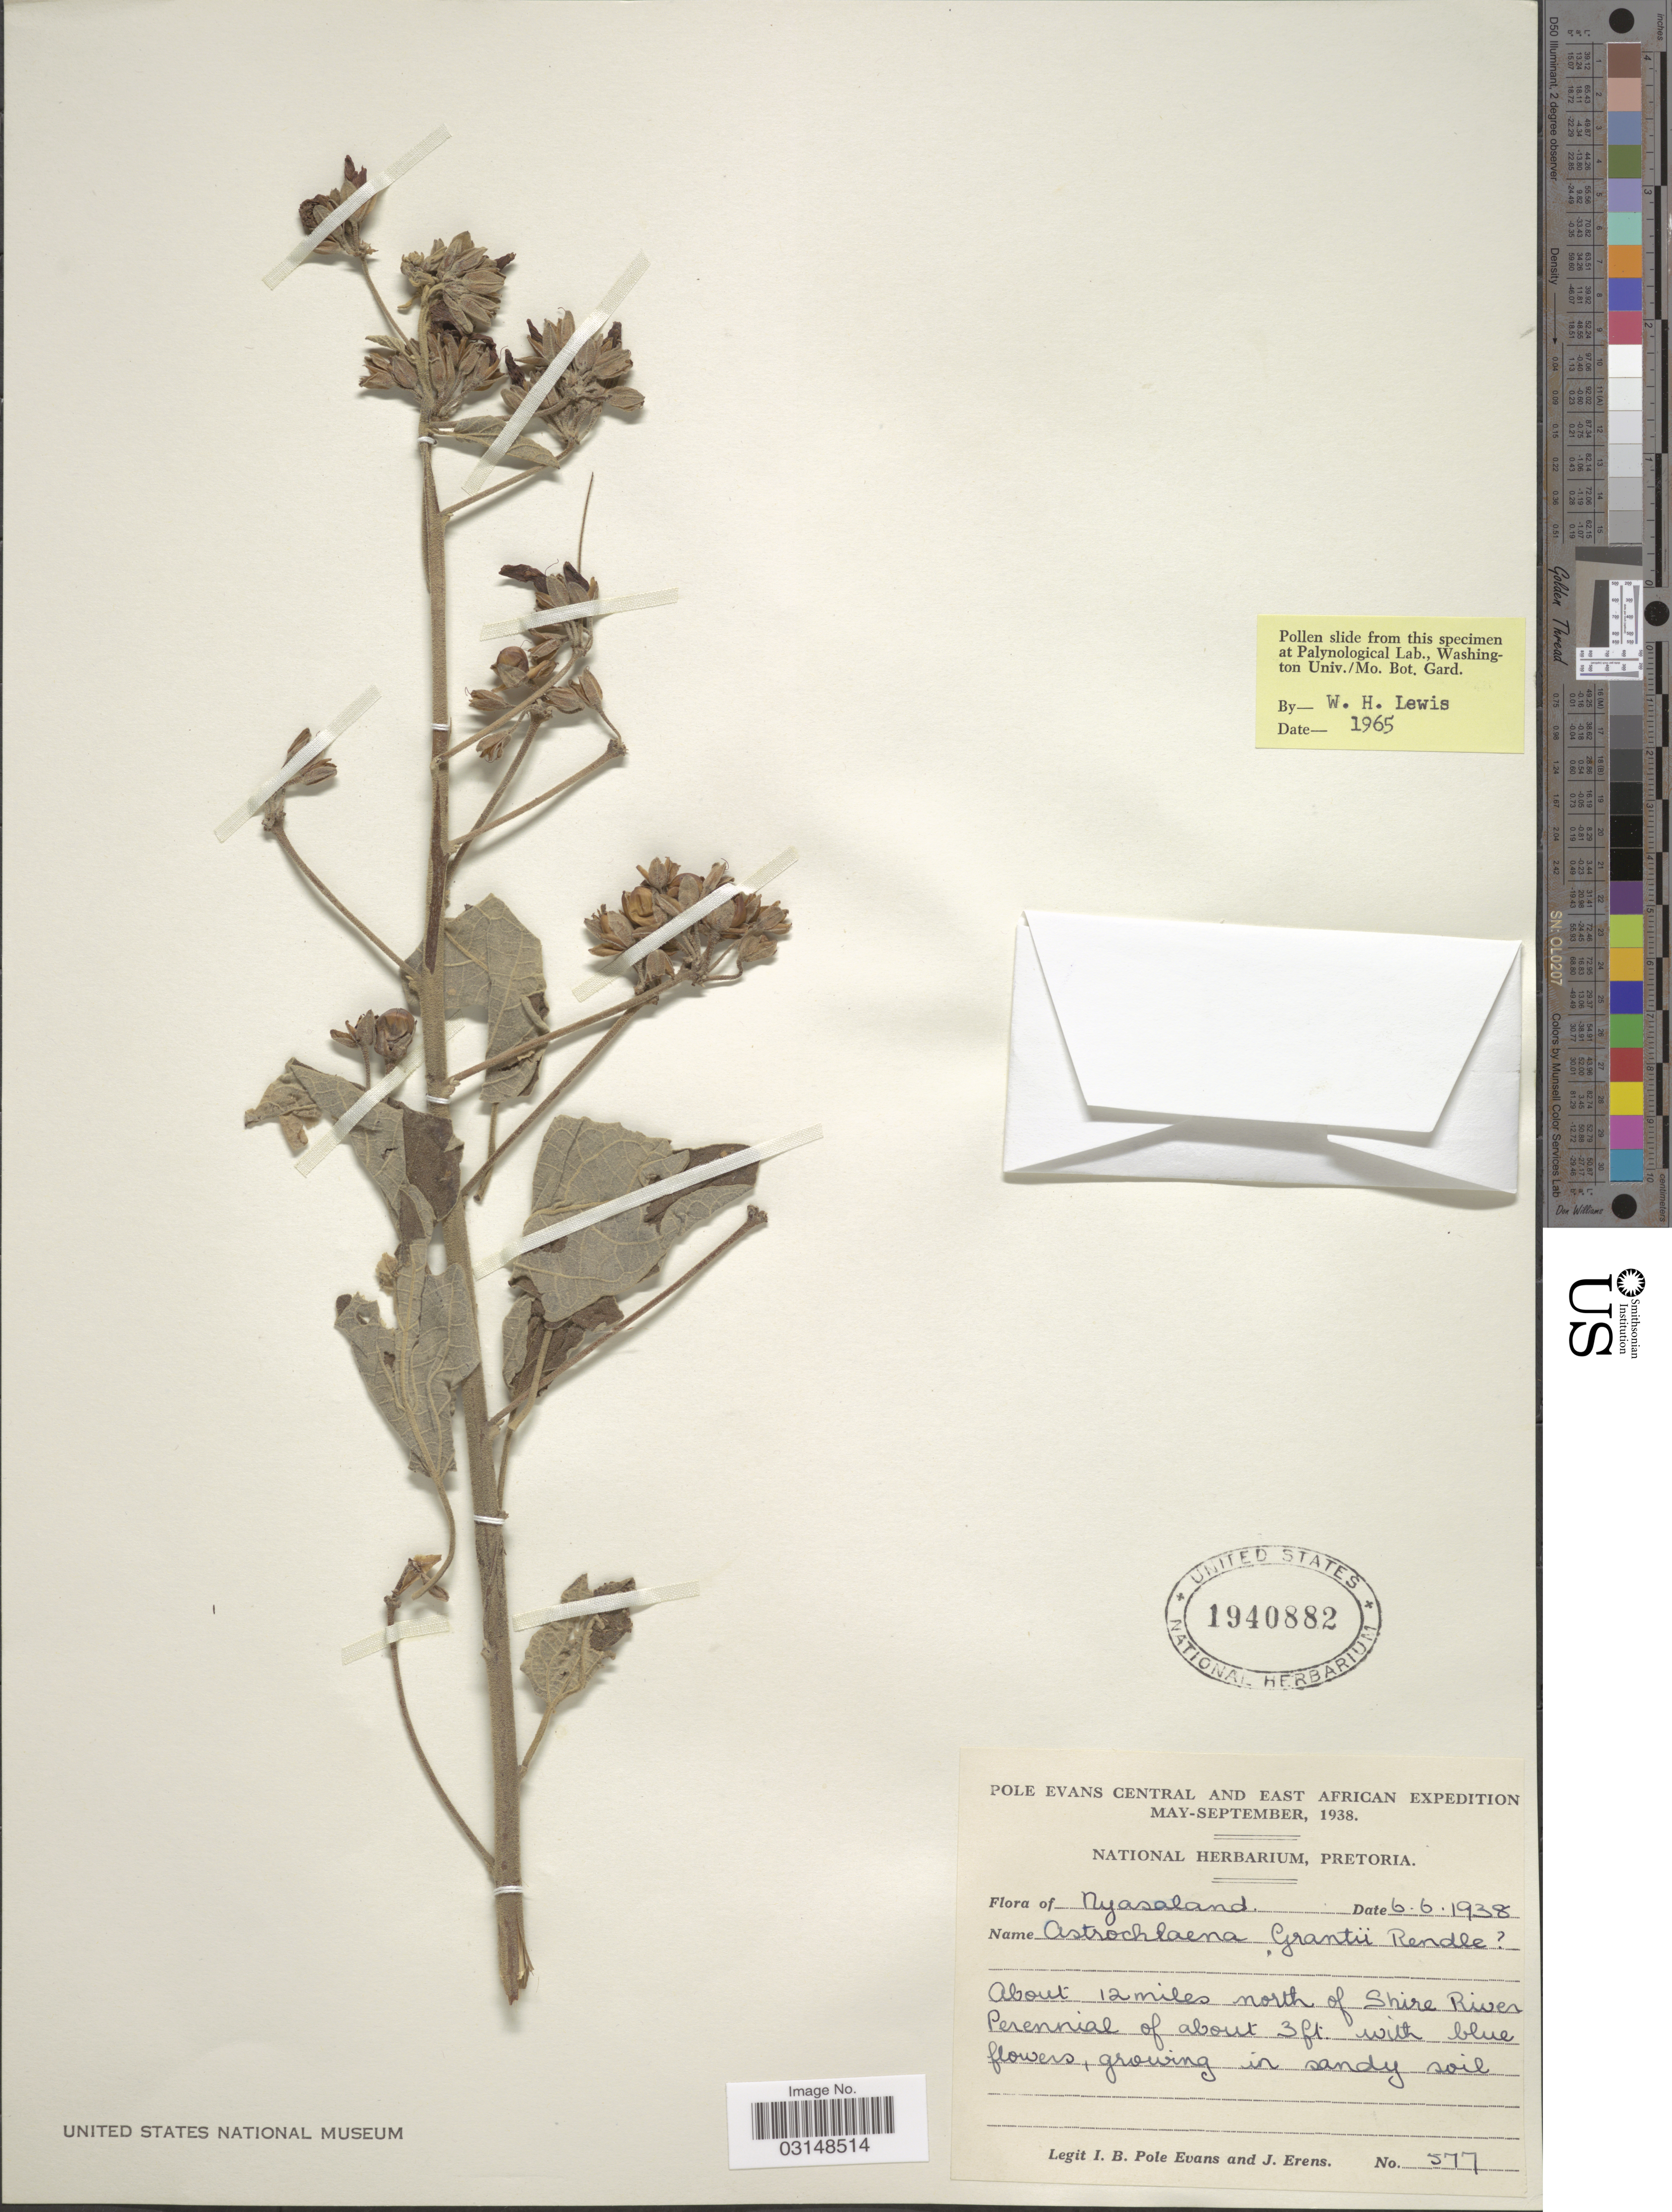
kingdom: Plantae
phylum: Tracheophyta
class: Magnoliopsida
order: Solanales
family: Convolvulaceae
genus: Astripomoea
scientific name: Astripomoea malvacea var. malvacea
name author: (Klotzsch) A. Meeuse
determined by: Gonçalves, M. L.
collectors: I. B. Pole-Evans & J. Erens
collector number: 577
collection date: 1938-06-06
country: Malawi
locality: About 12 miles north of Shire River, Nyasaland, Central and East African.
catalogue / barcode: US 1940882